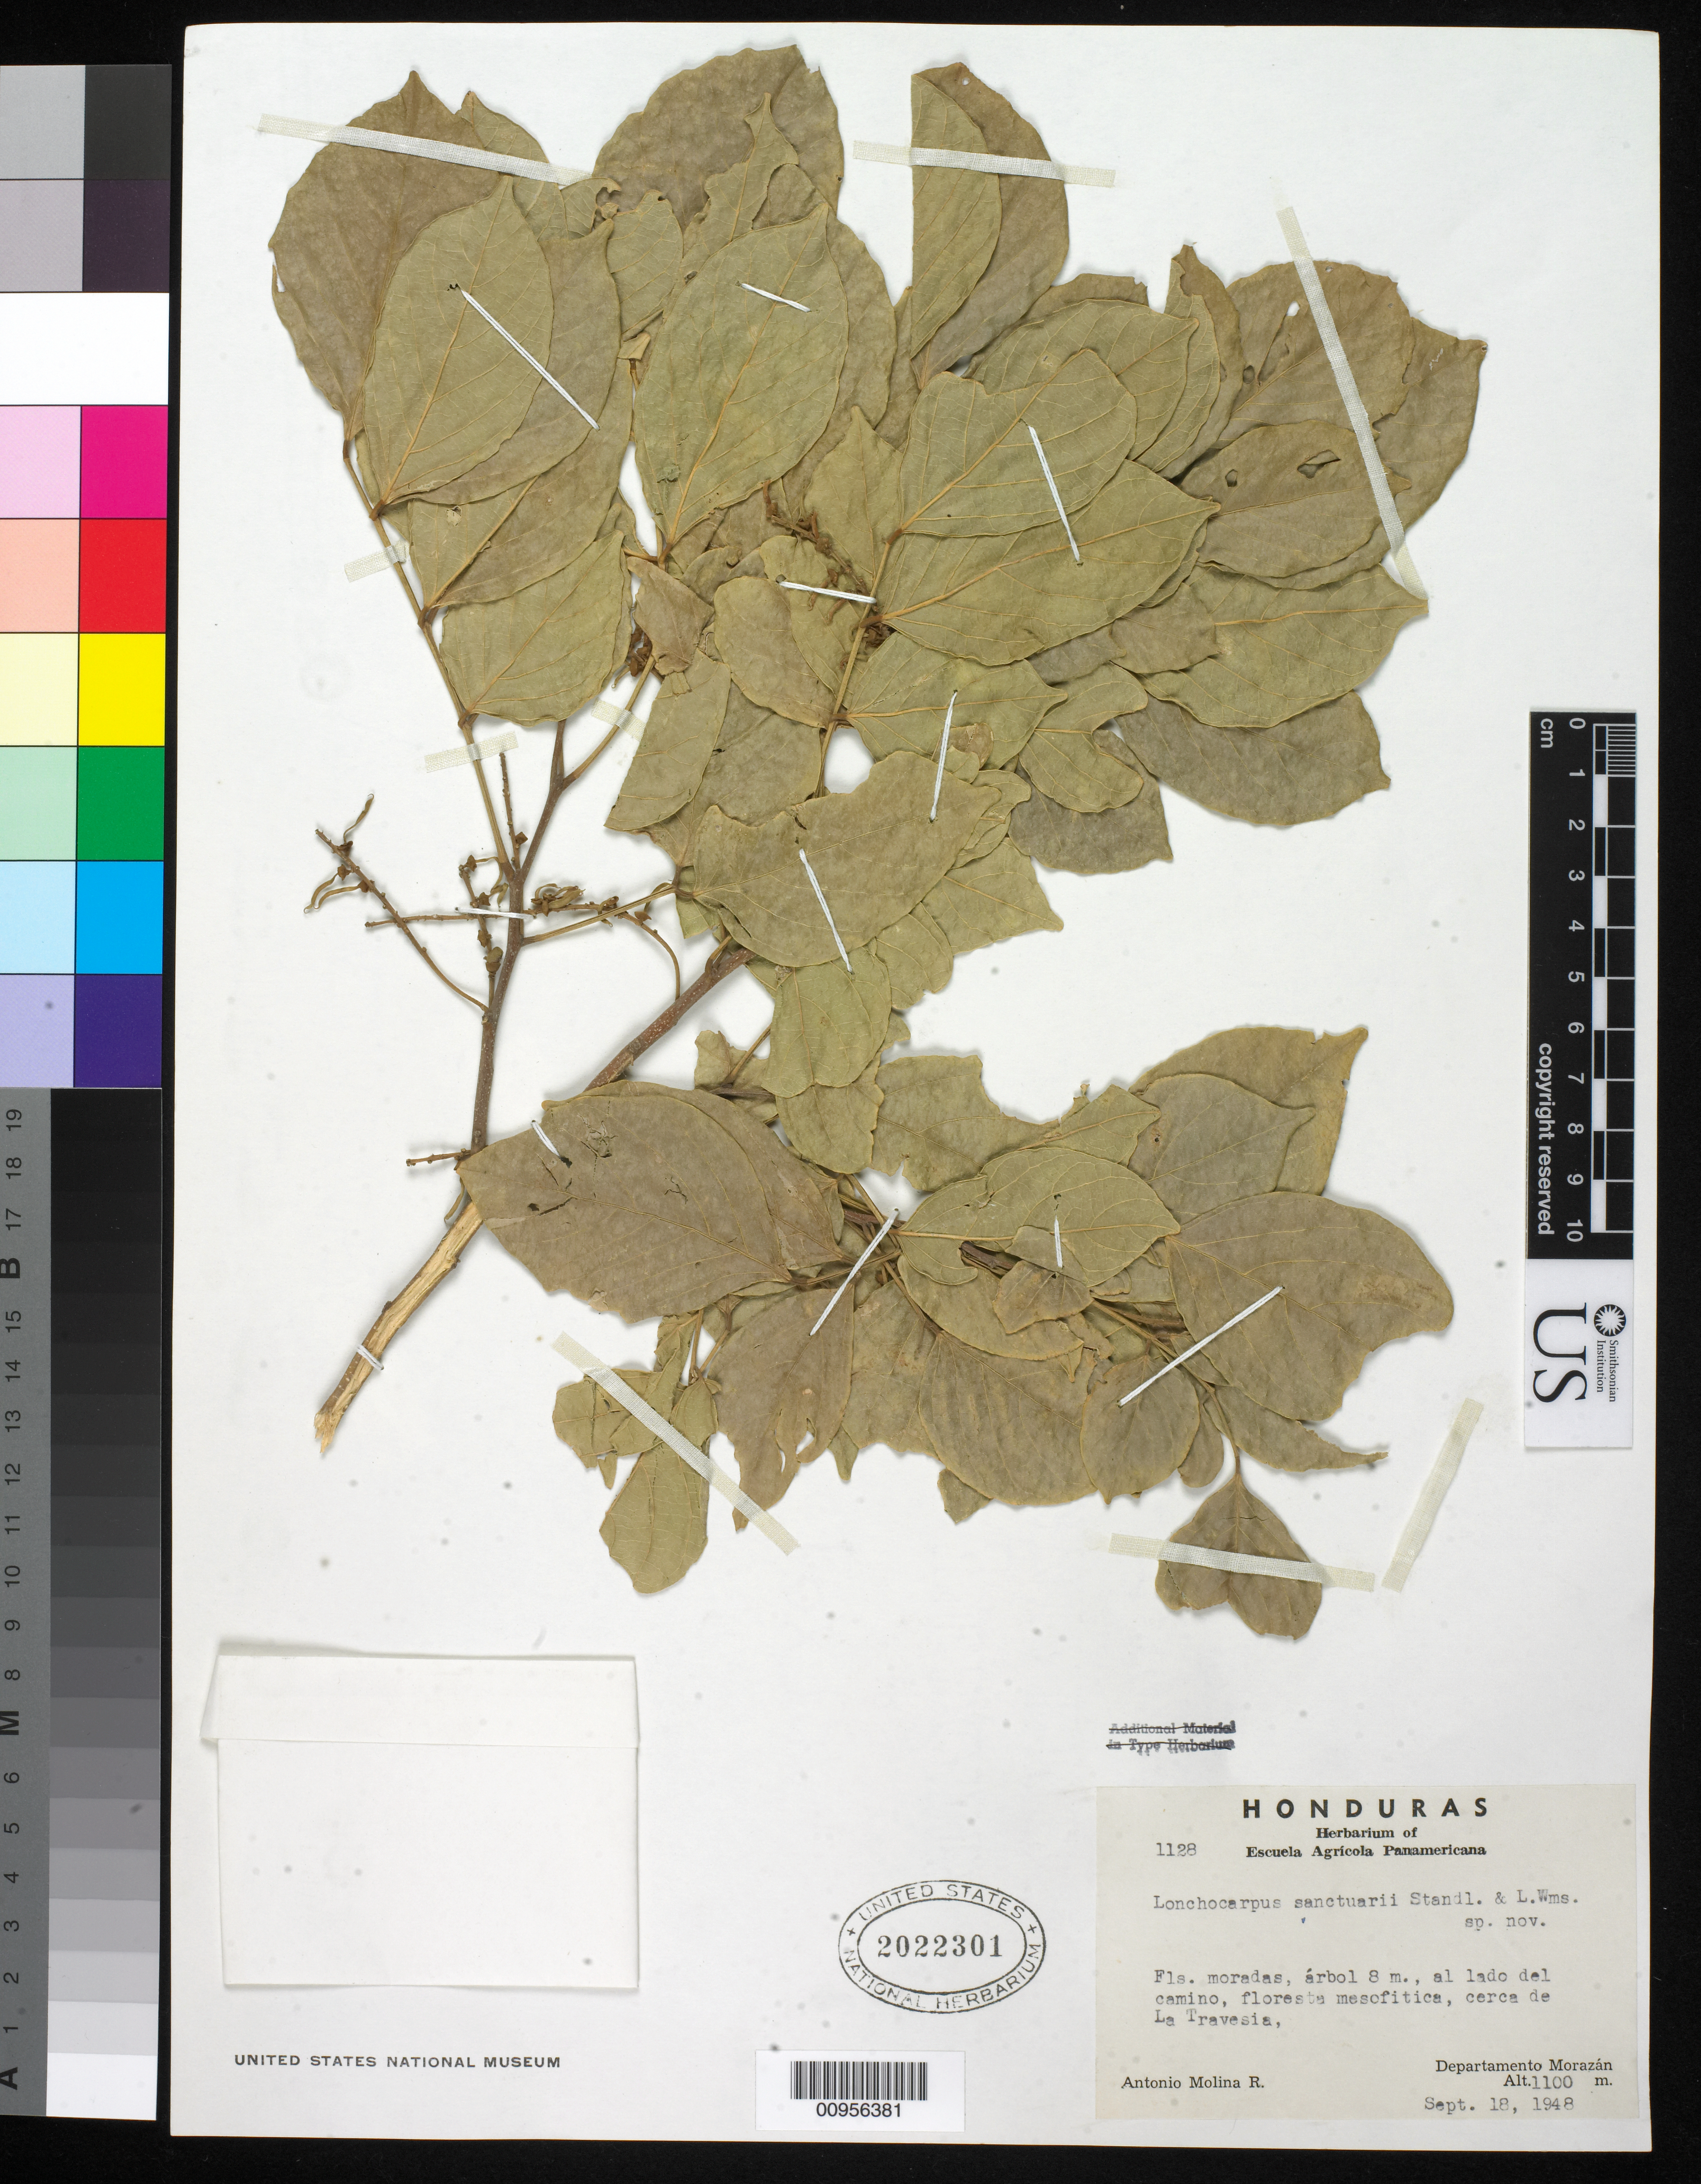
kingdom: Plantae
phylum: Tracheophyta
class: Magnoliopsida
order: Fabales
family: Fabaceae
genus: Lonchocarpus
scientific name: Lonchocarpus sanctuarii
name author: Standl. & L.O. Williams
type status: Isotype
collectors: A. Molina R.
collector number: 1128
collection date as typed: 18 Sep 1948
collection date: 1948-09-18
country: Honduras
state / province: Fco. Morazán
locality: Cerca de La Travesia.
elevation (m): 1100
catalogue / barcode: US 2022301